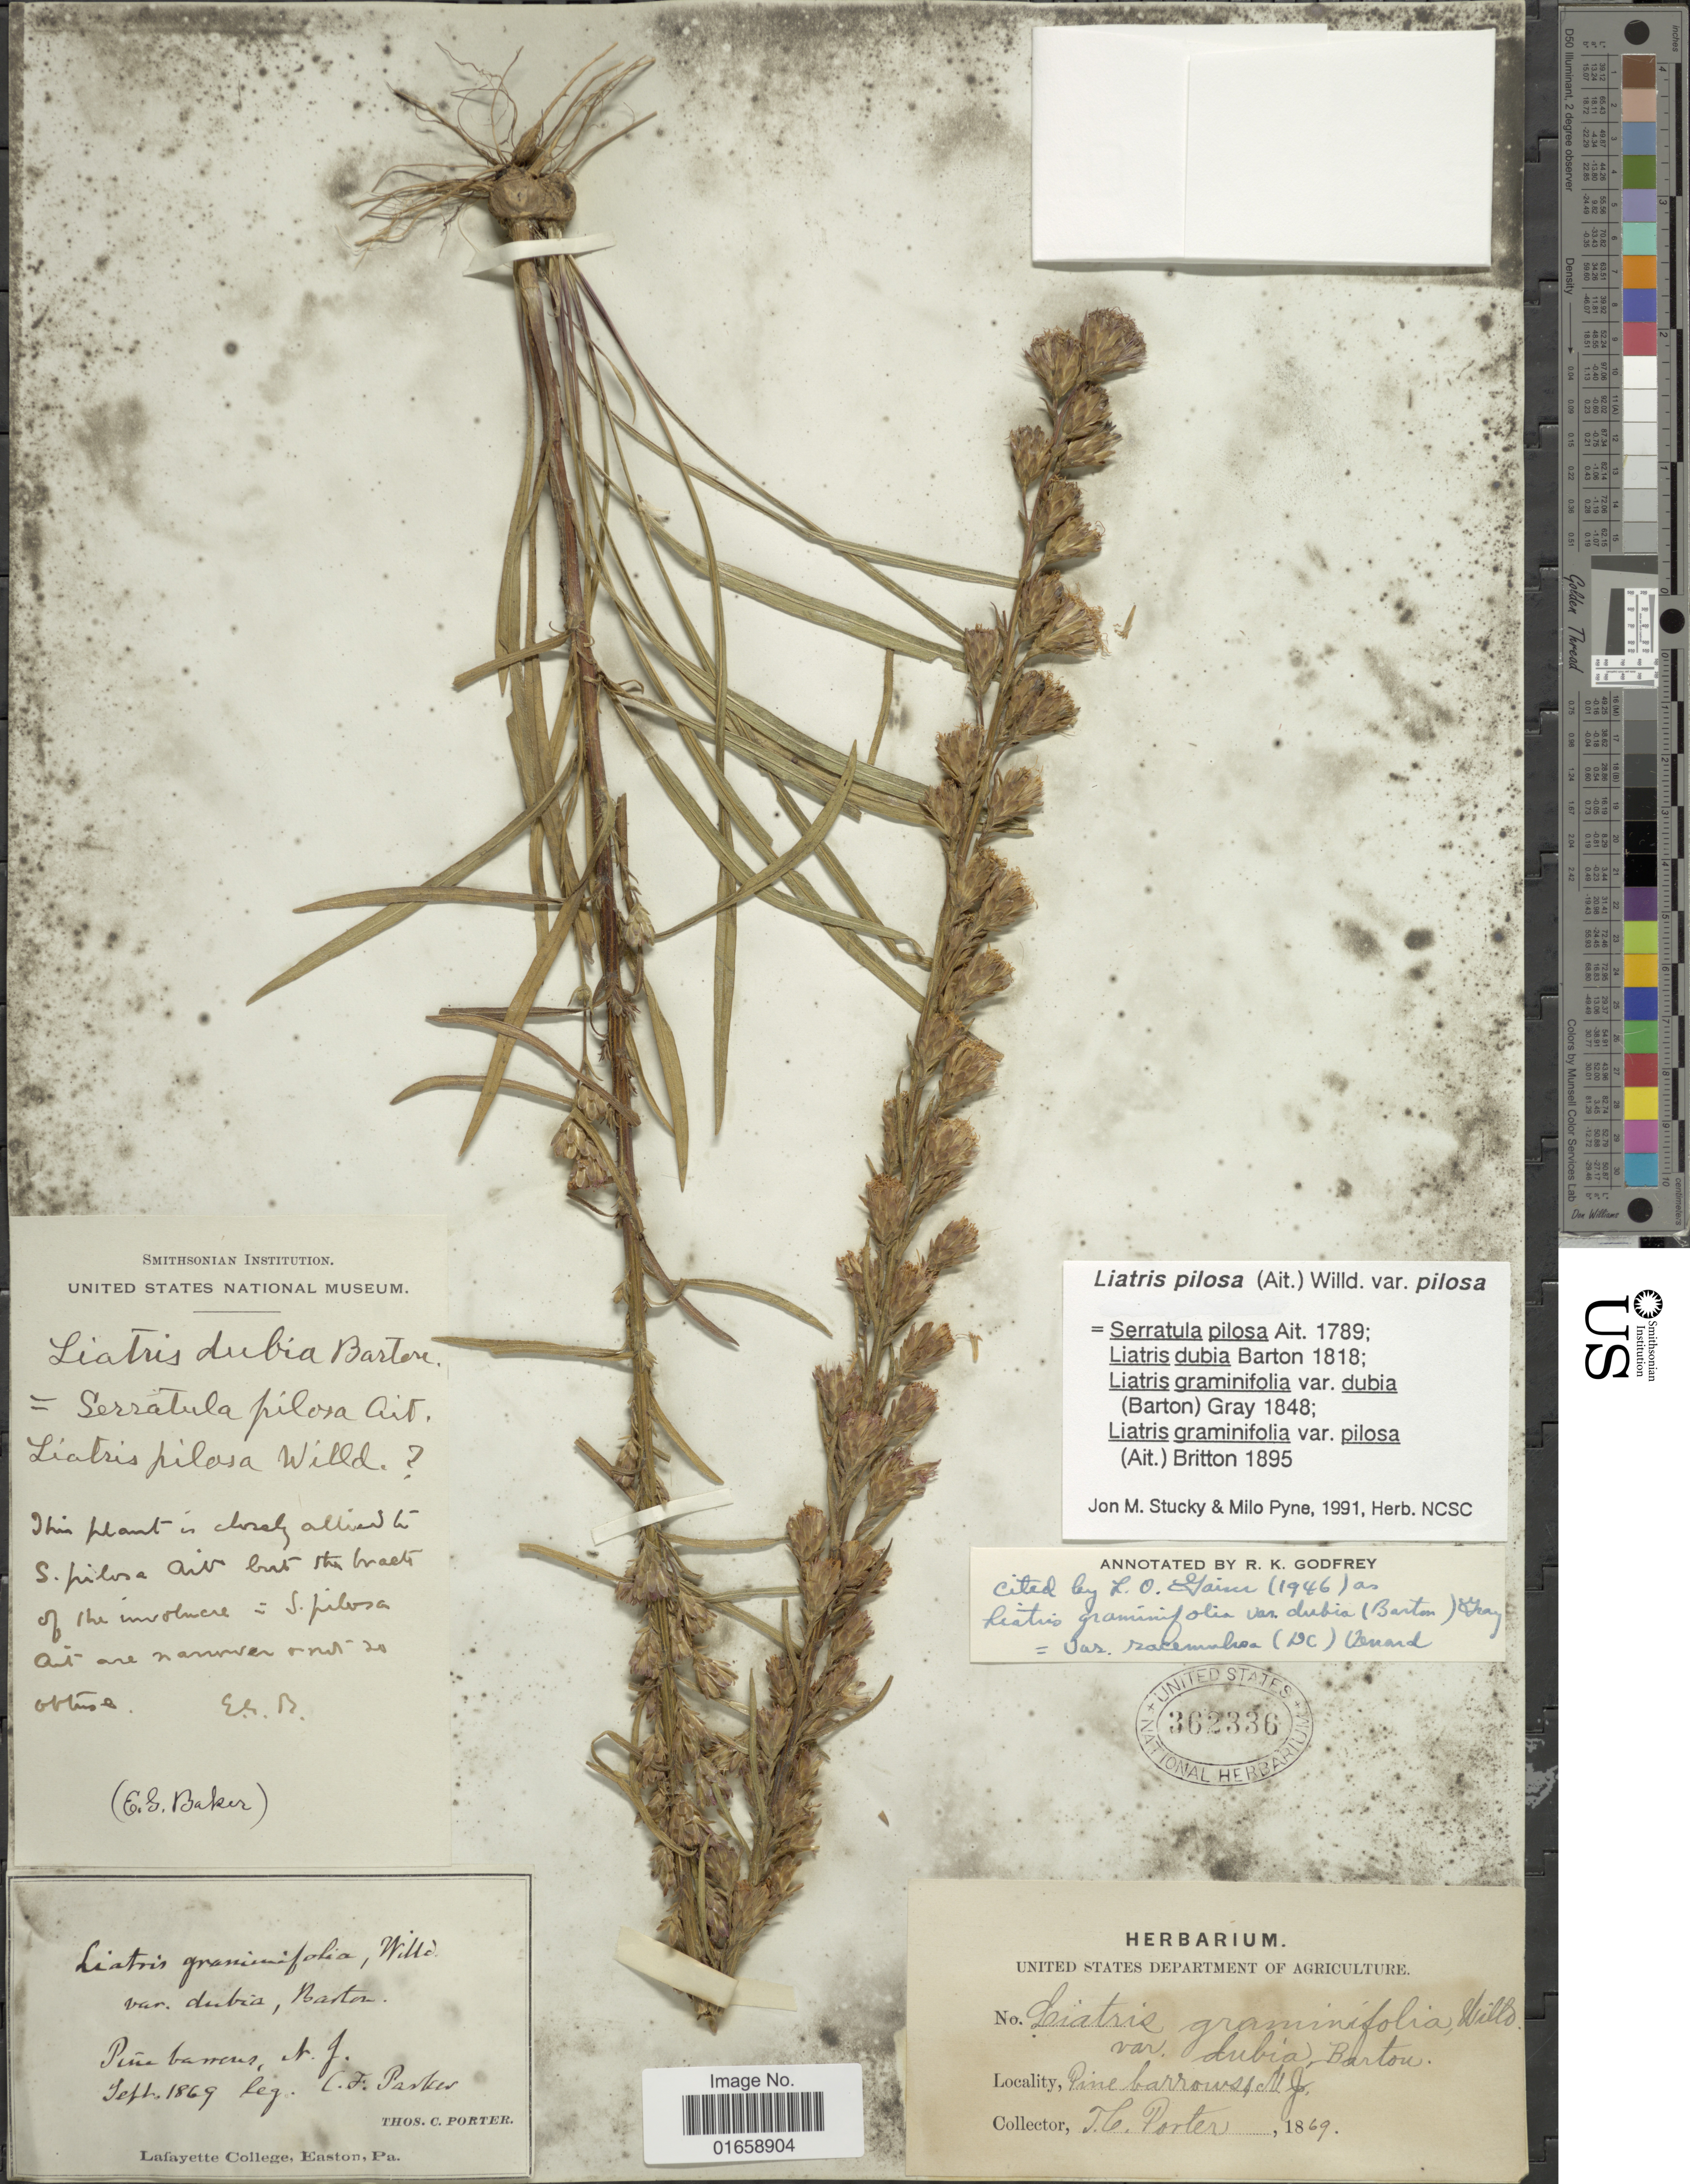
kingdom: Plantae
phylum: Tracheophyta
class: Magnoliopsida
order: Asterales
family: Asteraceae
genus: Liatris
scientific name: Liatris pilosa var. pilosa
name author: (Aiton) Willd.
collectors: T. C. Porter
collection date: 1869-09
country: United States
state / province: New Jersey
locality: Pine barrows, N.J.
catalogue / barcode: US 362336